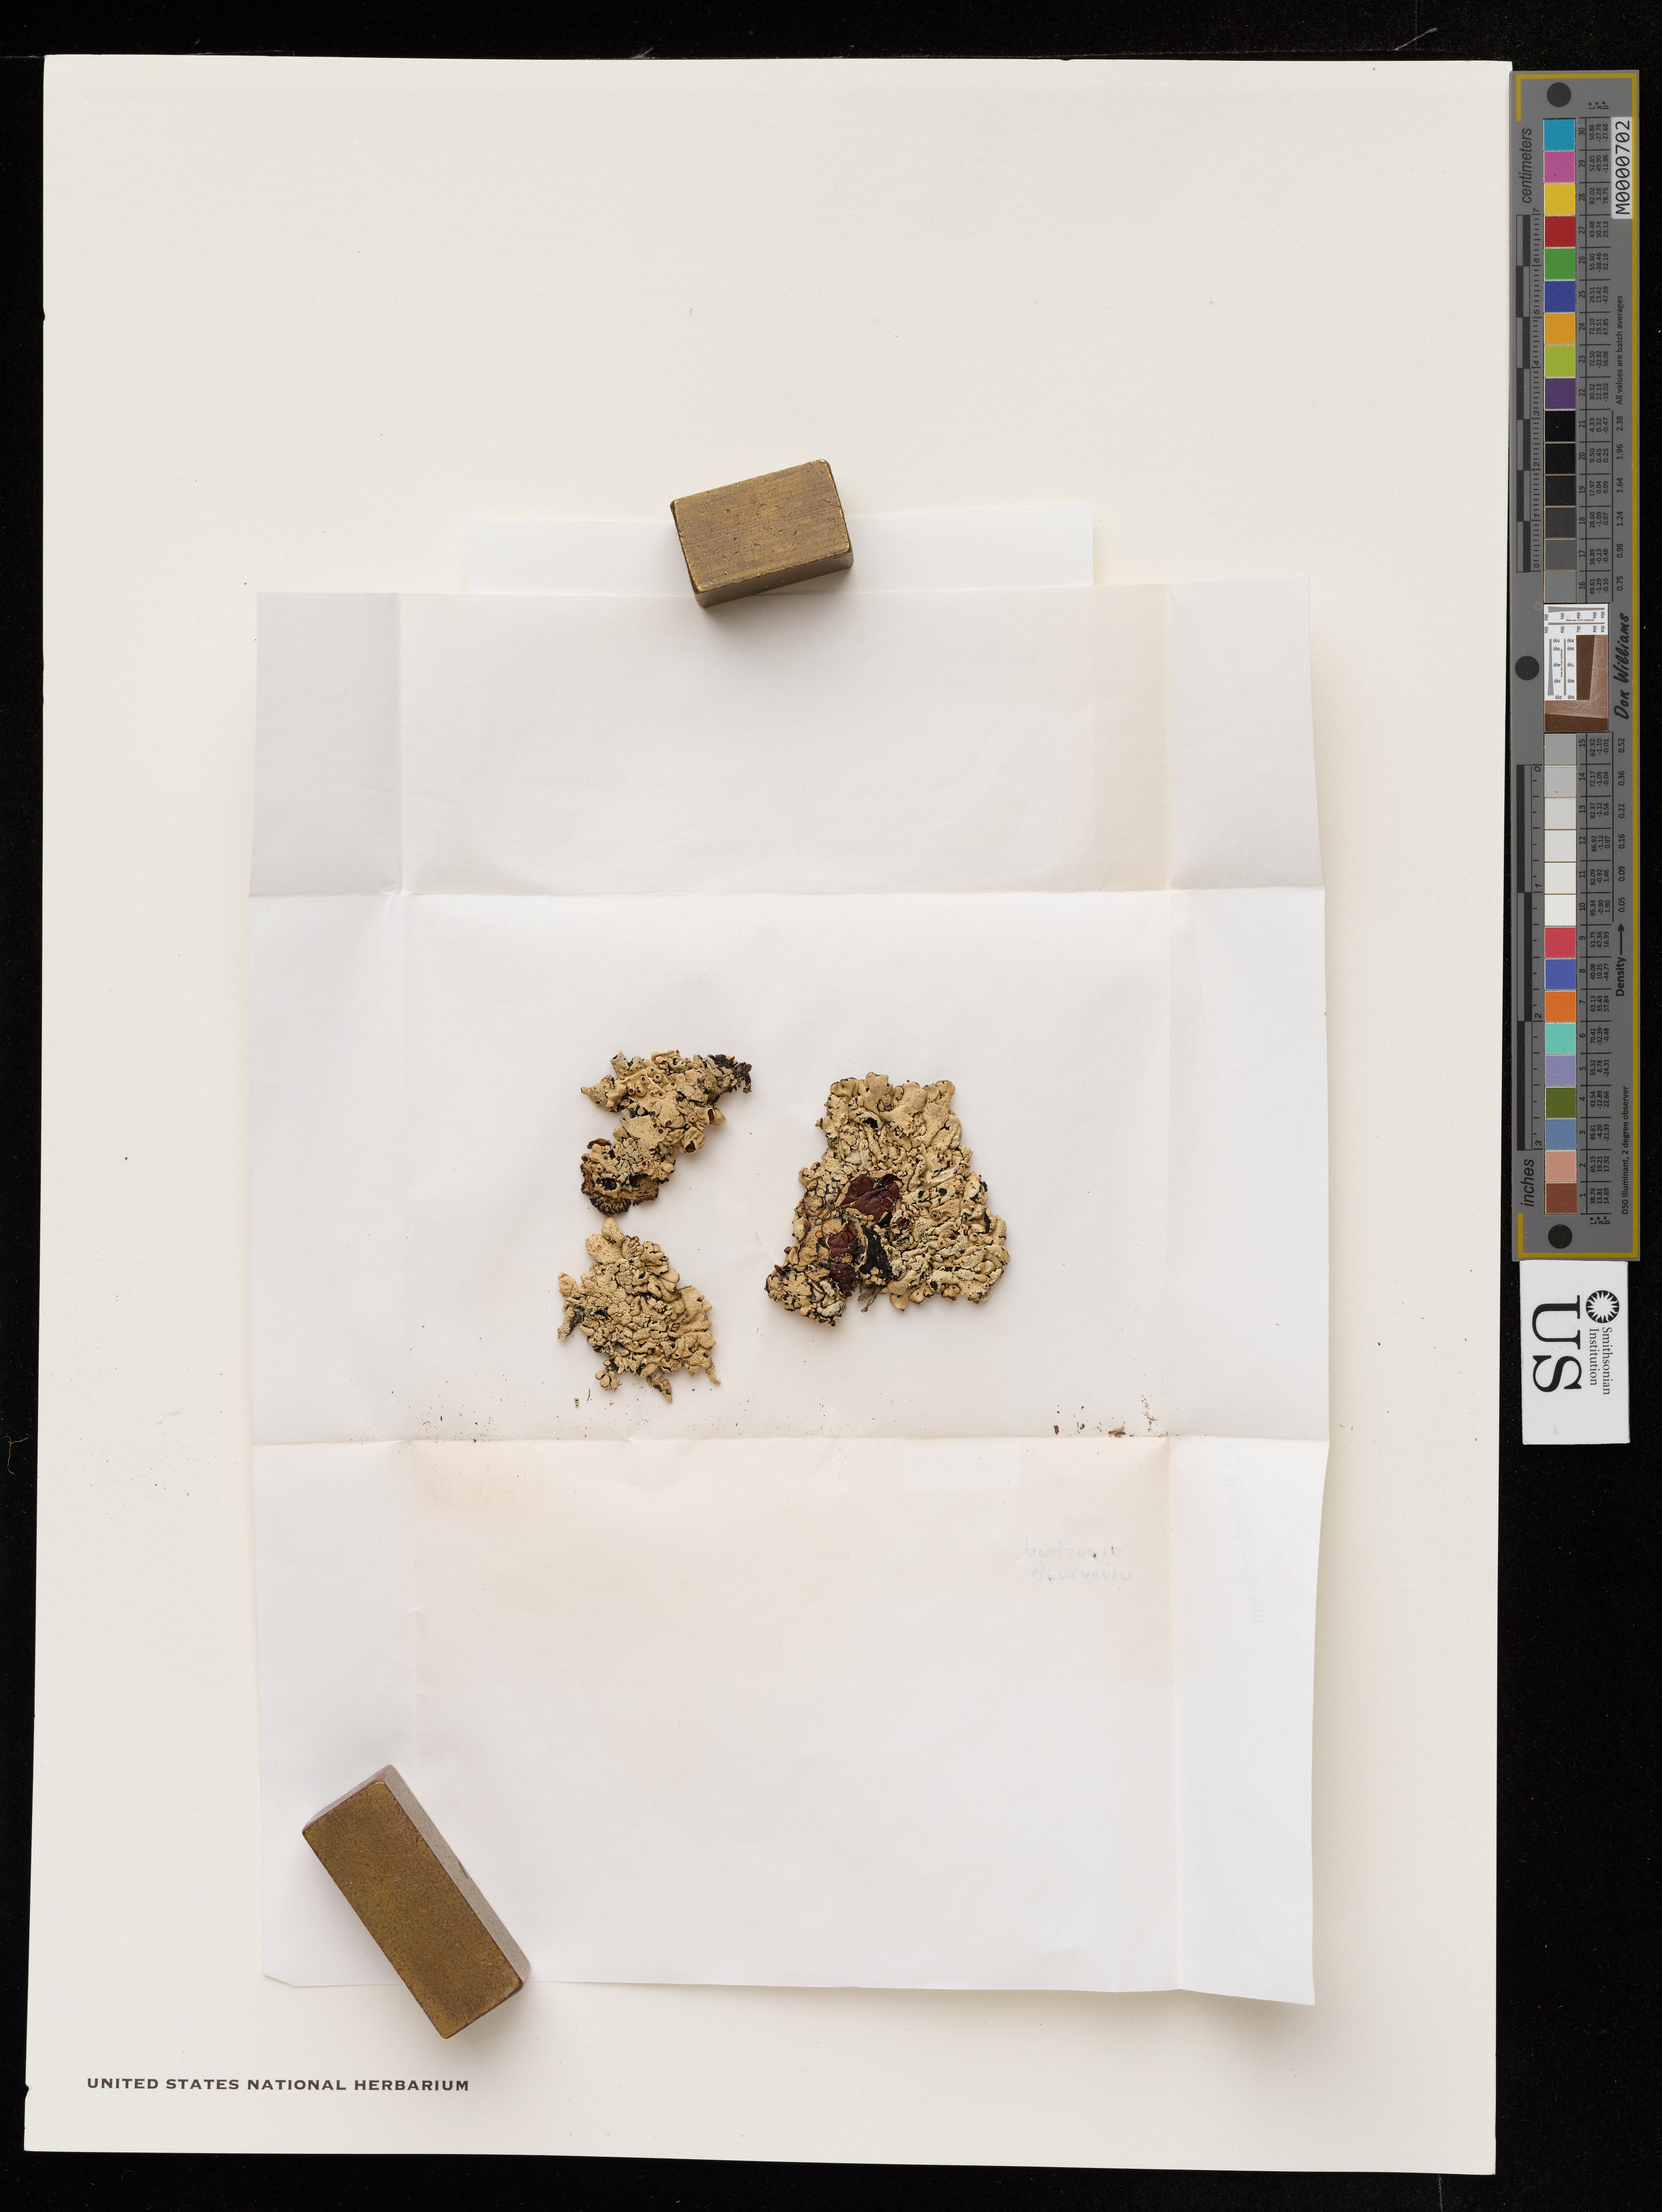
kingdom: Fungi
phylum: Ascomycota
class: Lecanoromycetes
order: Lecanorales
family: Parmeliaceae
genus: Hypogymnia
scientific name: Hypogymnia occidentalis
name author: L.H. Pike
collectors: M. Hale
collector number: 52242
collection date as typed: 02 Aug 1978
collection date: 1978-08-02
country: United States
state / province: California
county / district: Tehama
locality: Lassen nat. forest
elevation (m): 0